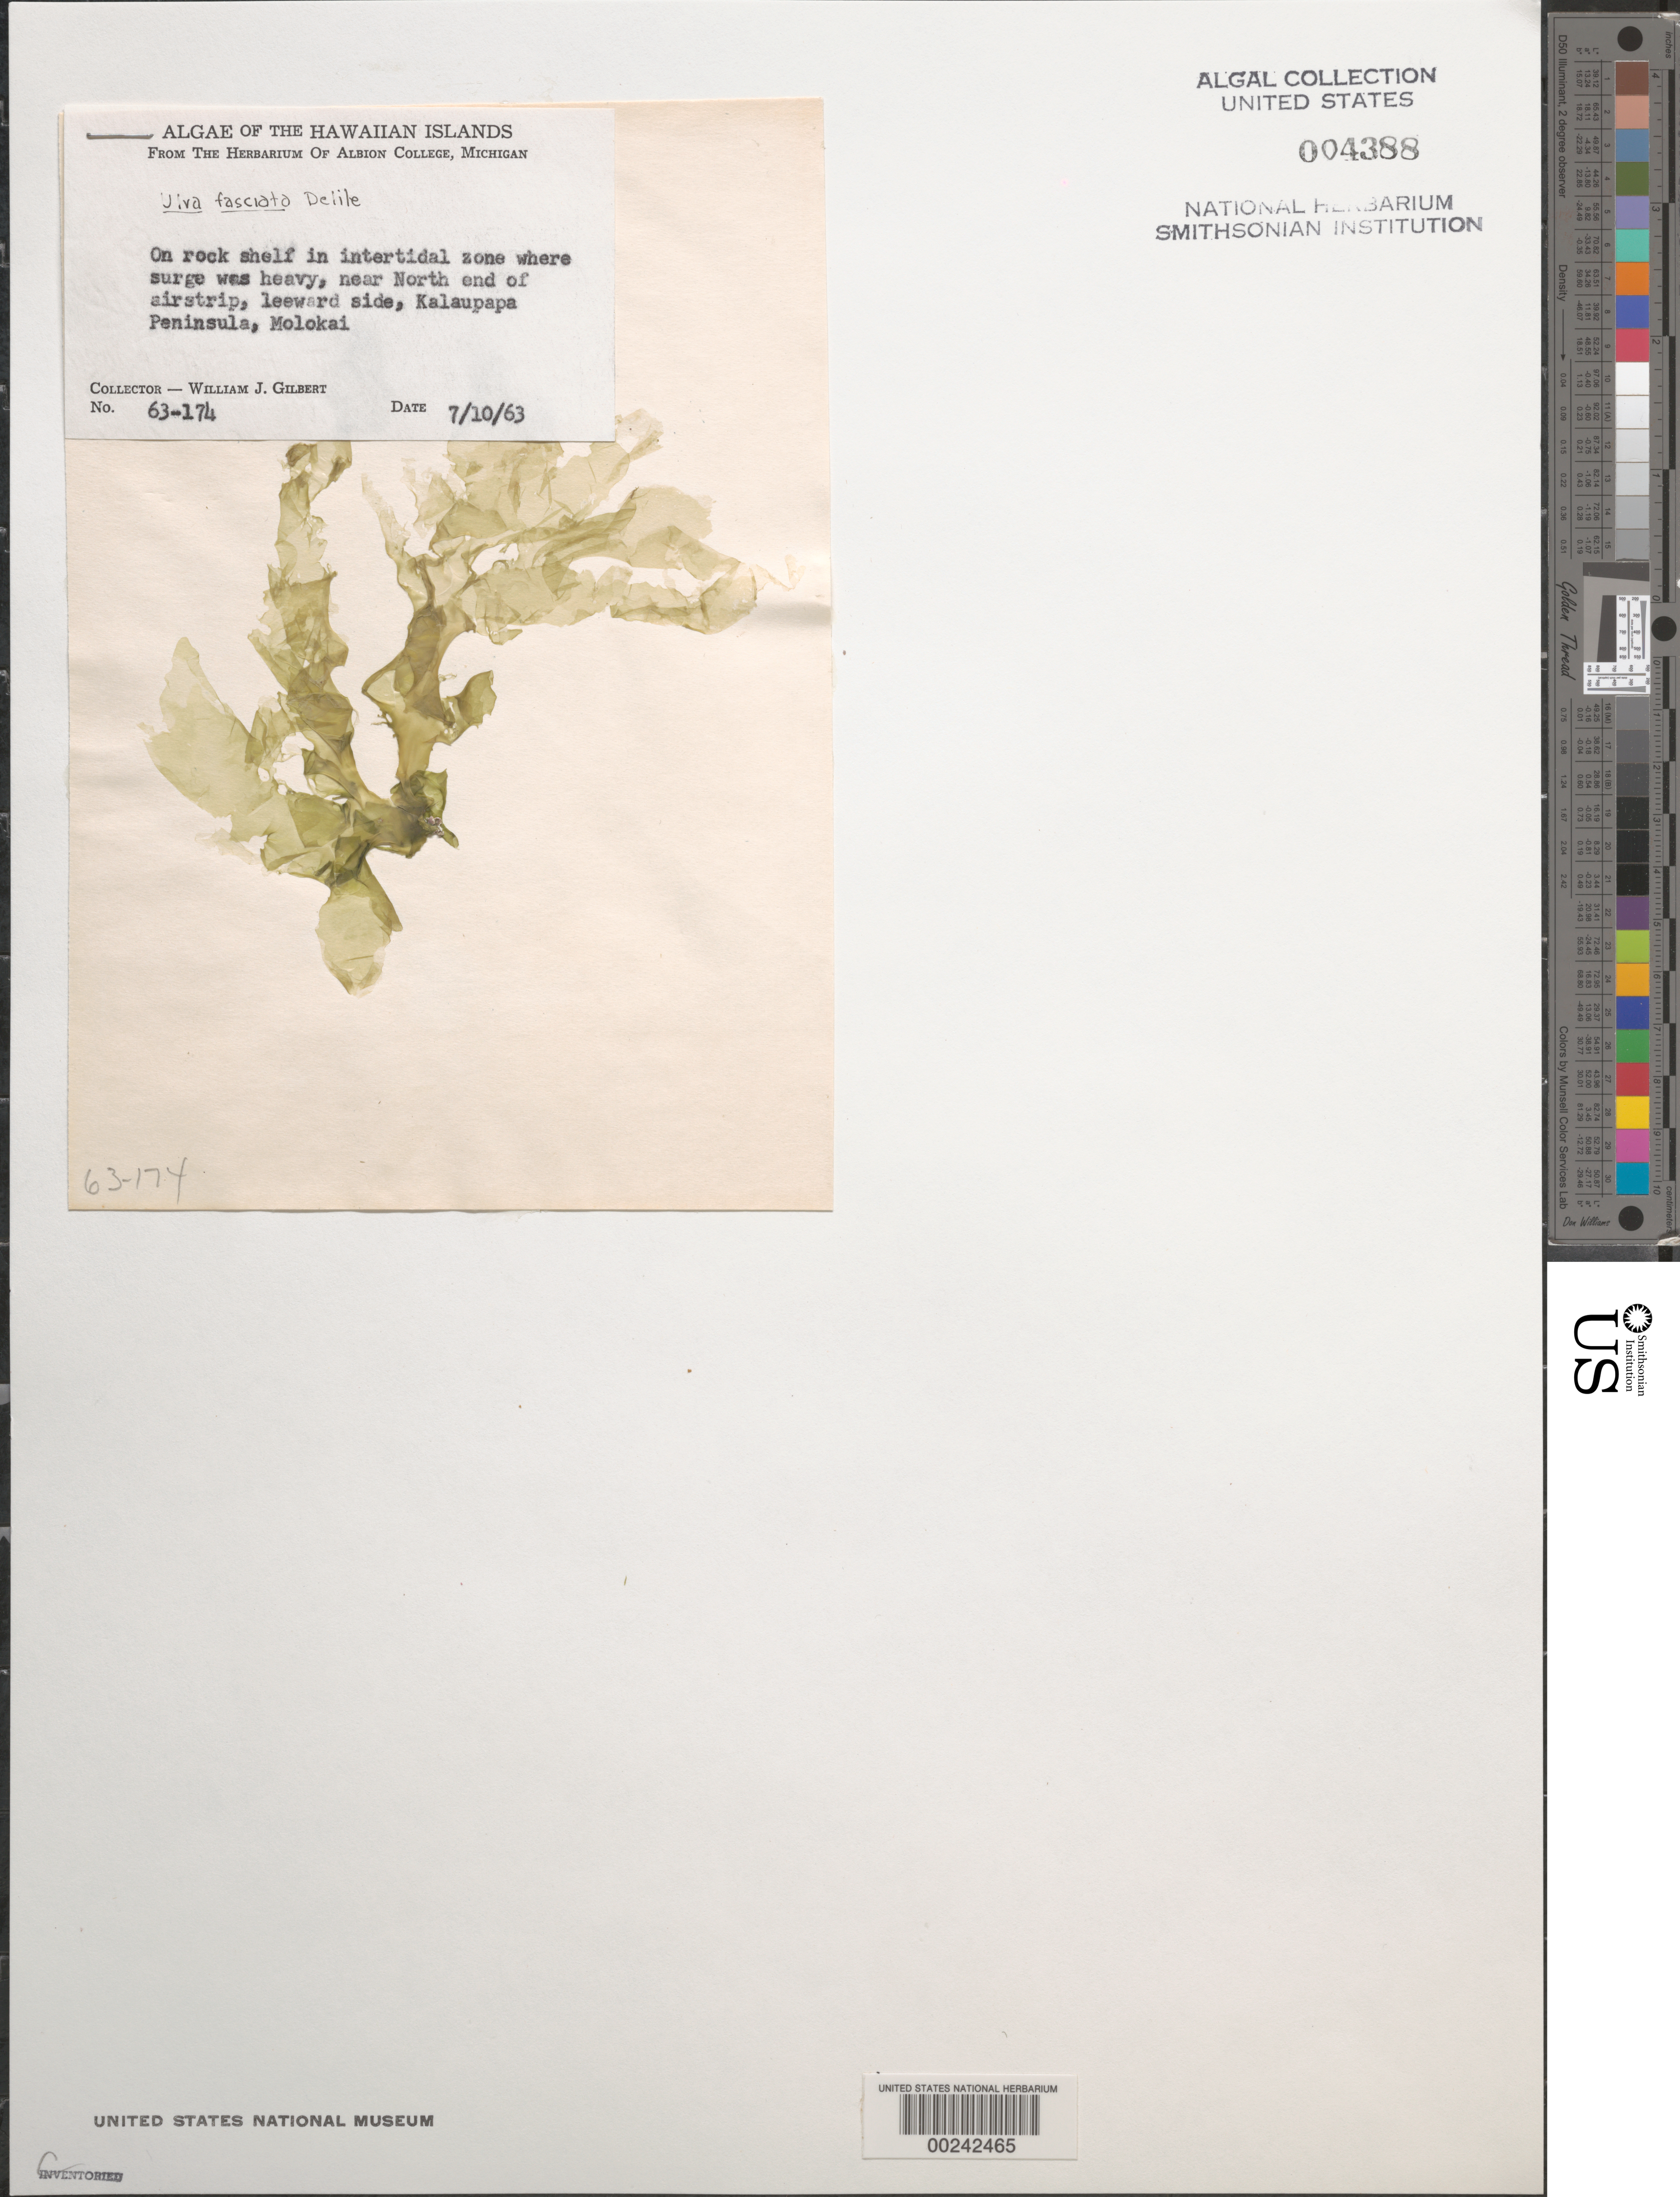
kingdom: Plantae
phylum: Chlorophyta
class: Ulvophyceae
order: Ulvales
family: Ulvaceae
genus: Ulva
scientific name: Ulva lactuca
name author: L.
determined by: Algae name updating Project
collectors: W. J. Gilbert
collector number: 63-174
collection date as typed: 10 Jul 1963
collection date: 1963-07-10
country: United States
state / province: Hawaii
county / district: Maui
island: Moloka'i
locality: Kalaupapa Peninsula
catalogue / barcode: US 4388